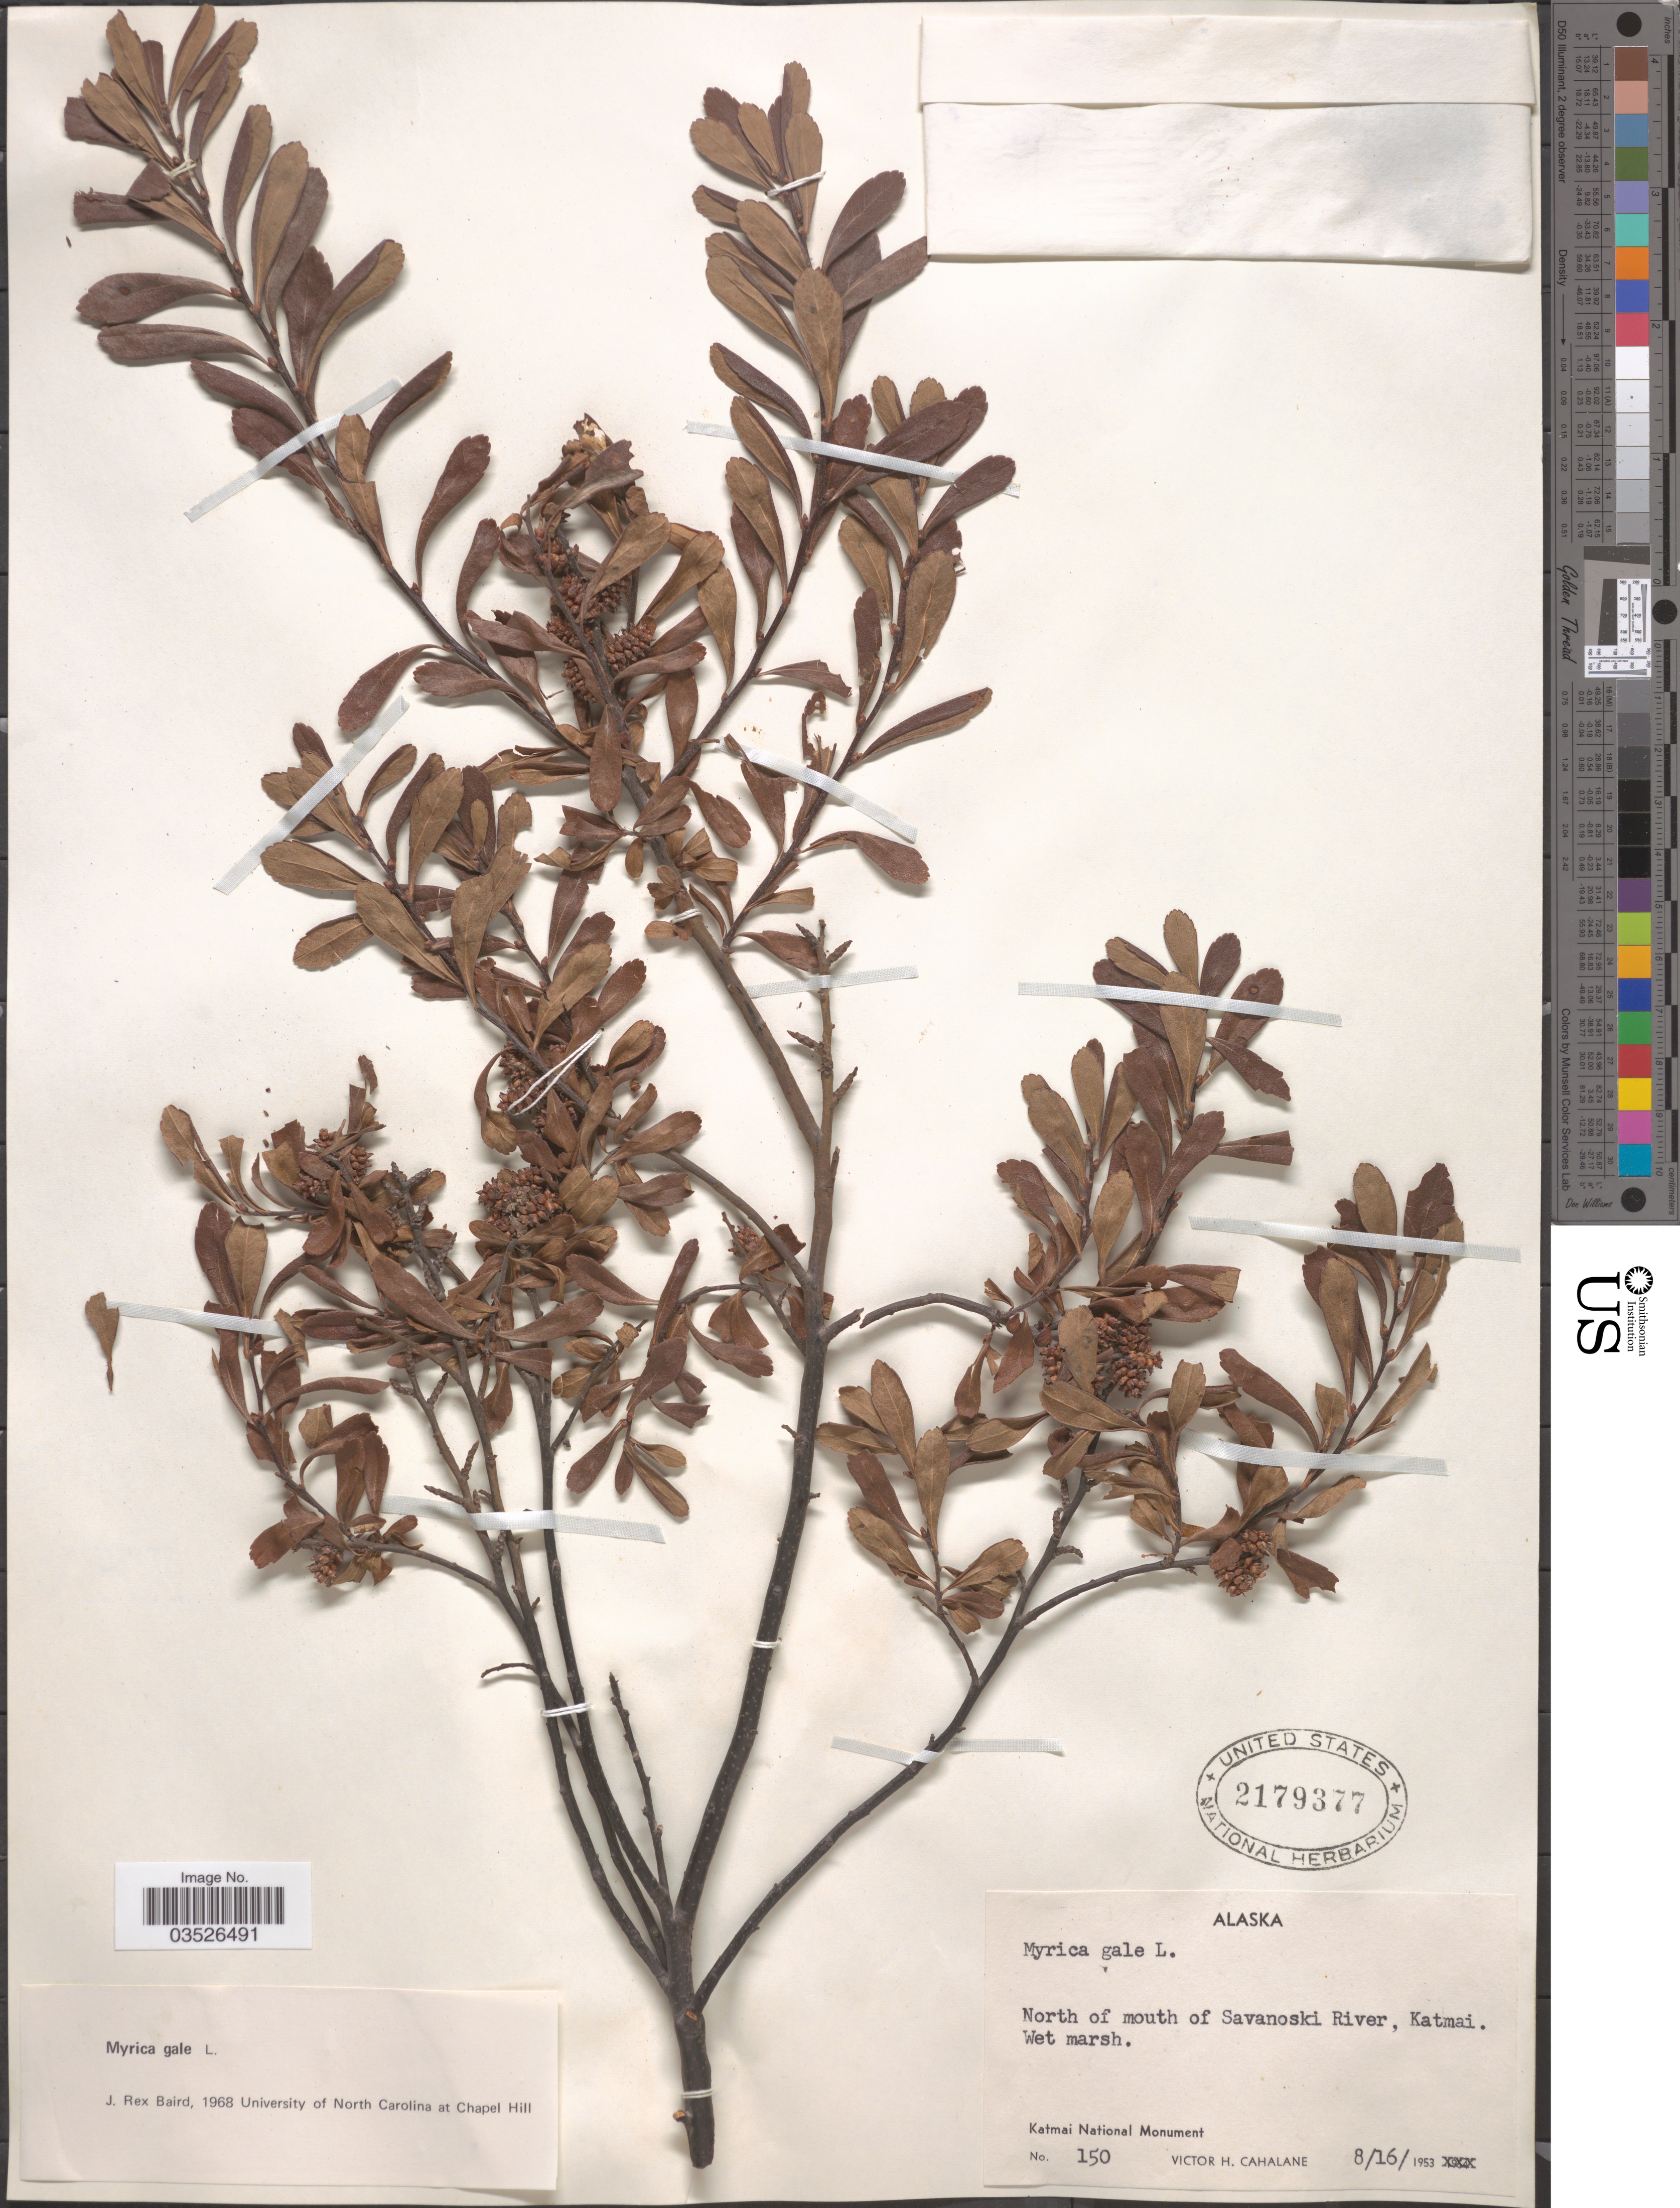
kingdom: Plantae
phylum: Tracheophyta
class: Magnoliopsida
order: Fagales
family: Myricaceae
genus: Myrica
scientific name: Myrica gale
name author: L.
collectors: V. Cahalane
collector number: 150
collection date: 1953-08-16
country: United States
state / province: Alaska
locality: North of mouth of Savanoski River, Katmai. Katmai National Monument.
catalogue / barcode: US 2179377